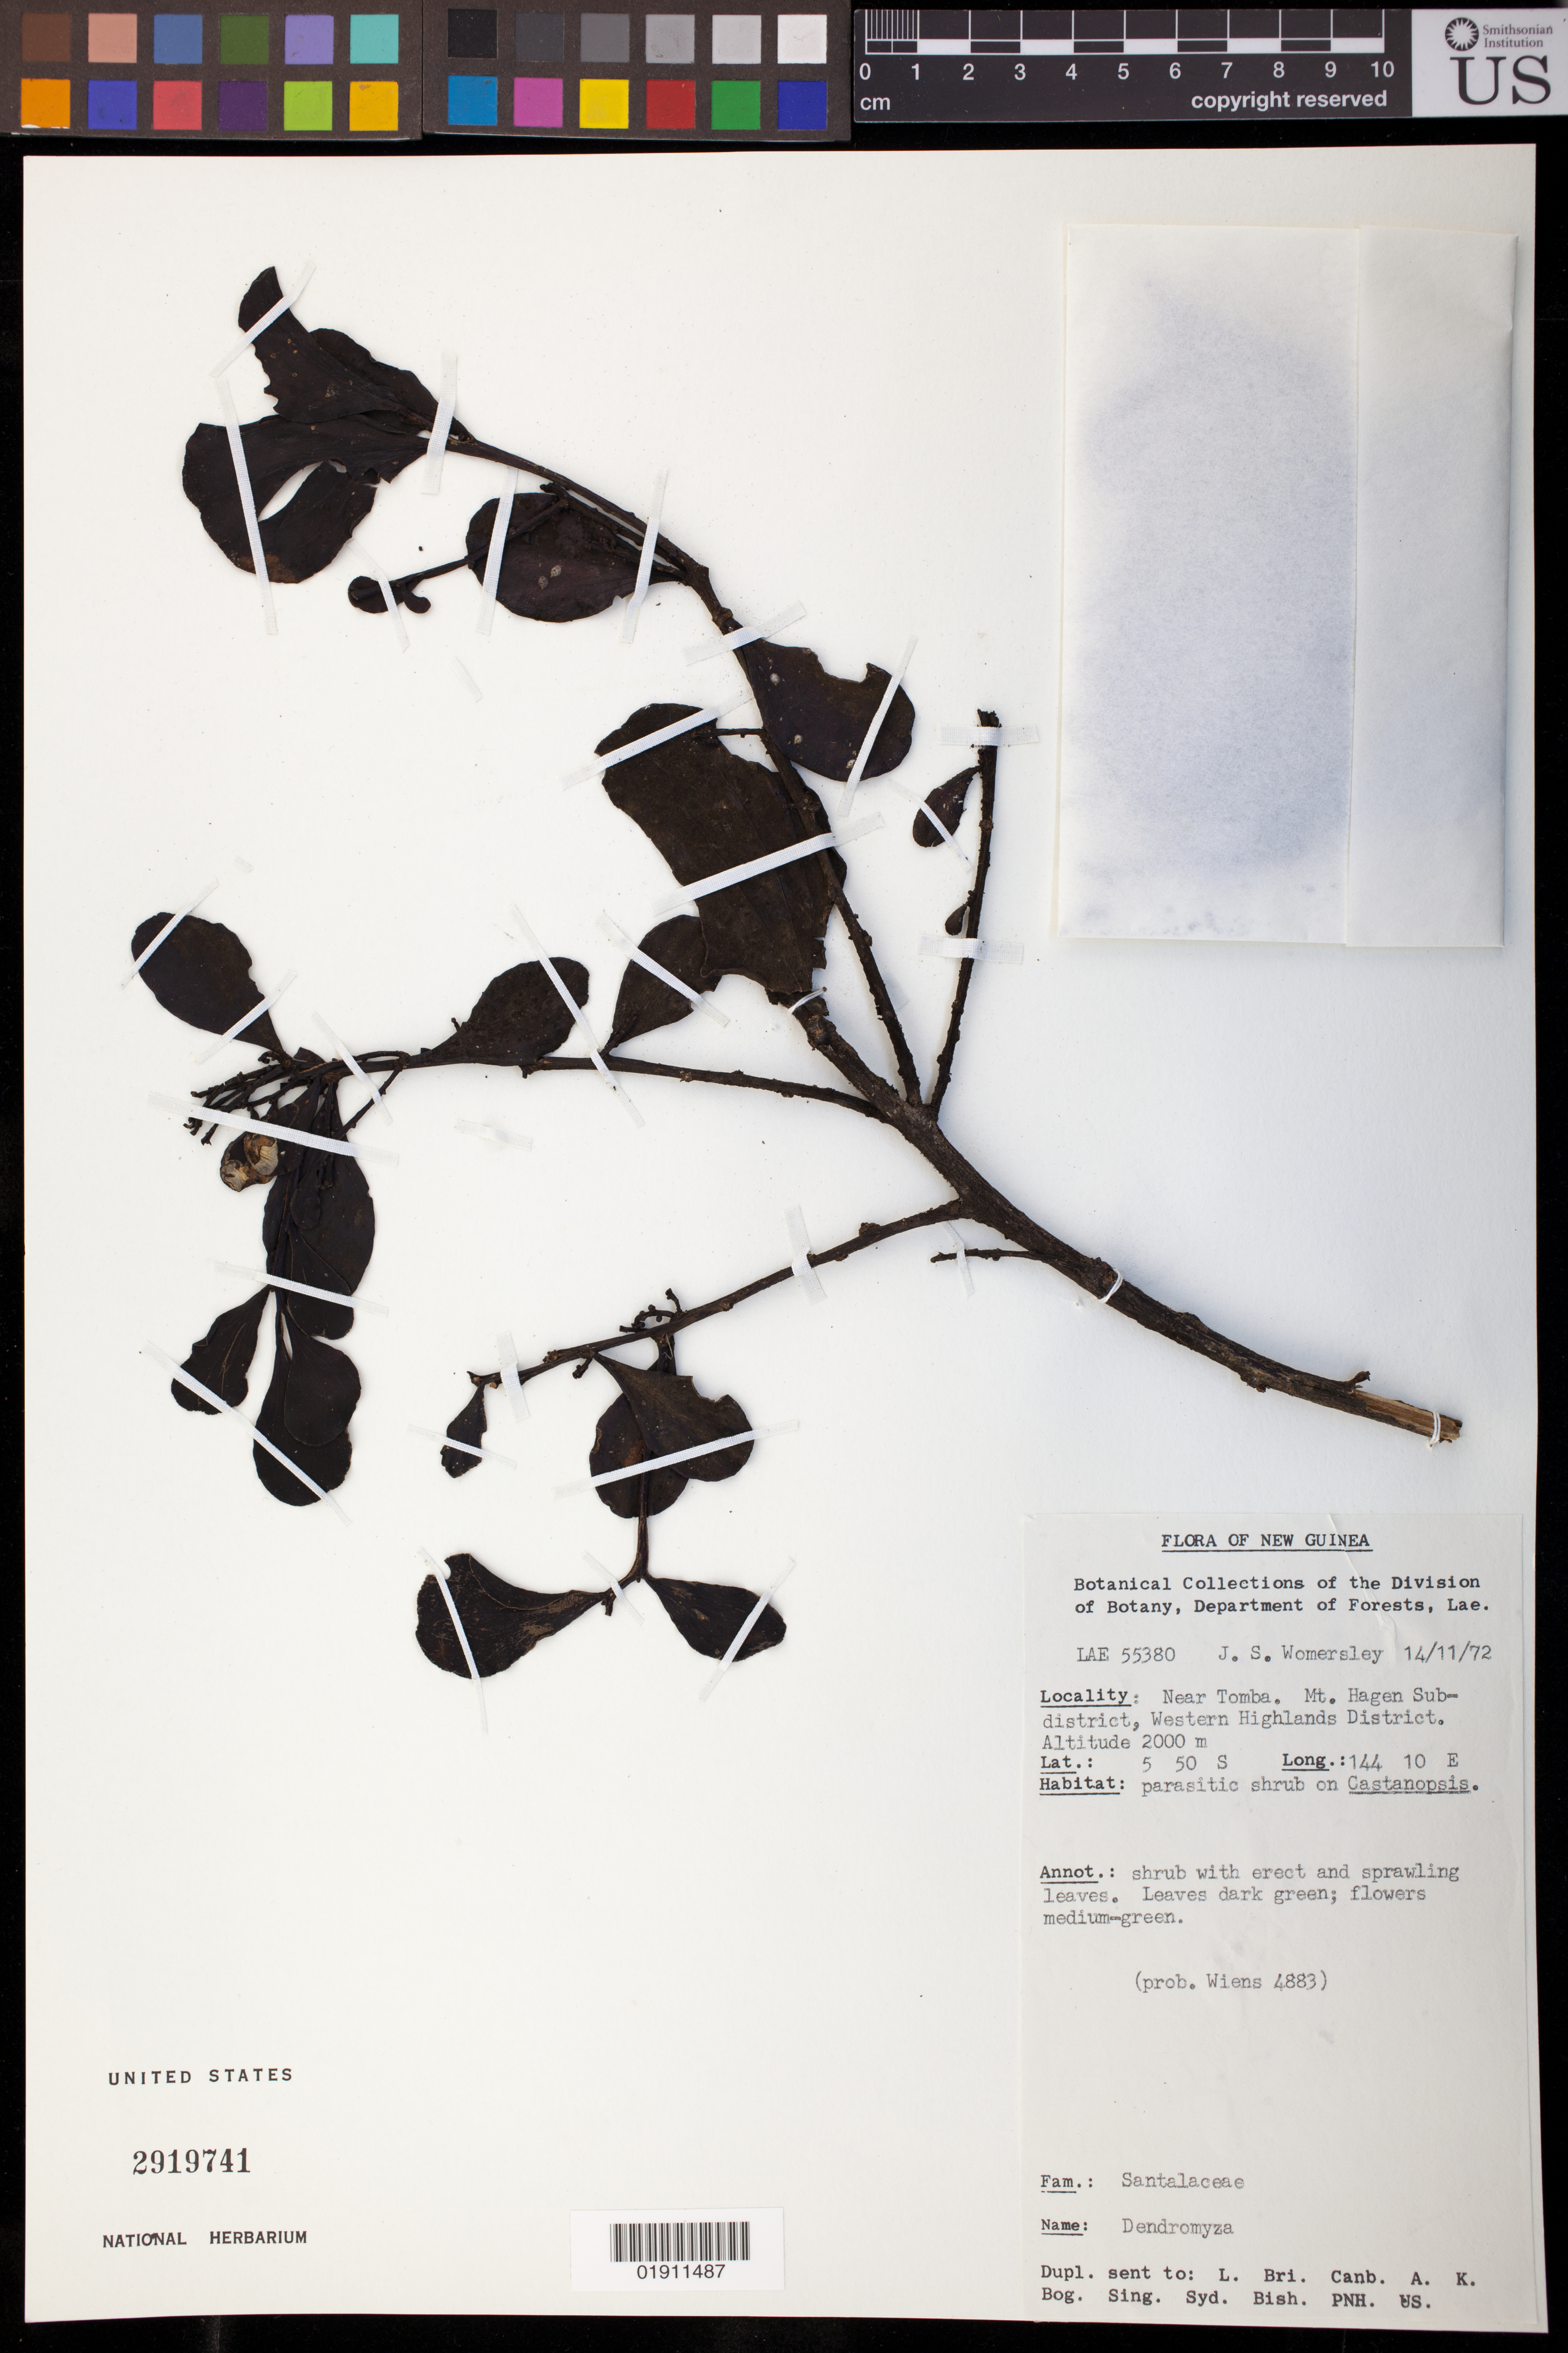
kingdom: Plantae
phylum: Tracheophyta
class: Magnoliopsida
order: Santalales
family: Amphorogynaceae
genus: Dendromyza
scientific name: Dendromyza sp.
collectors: J. S. Womersley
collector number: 55380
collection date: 1972-11-14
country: Papua New Guinea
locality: Near Tomba. Mount Hagen sub-district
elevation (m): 2000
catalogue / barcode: US 2919741